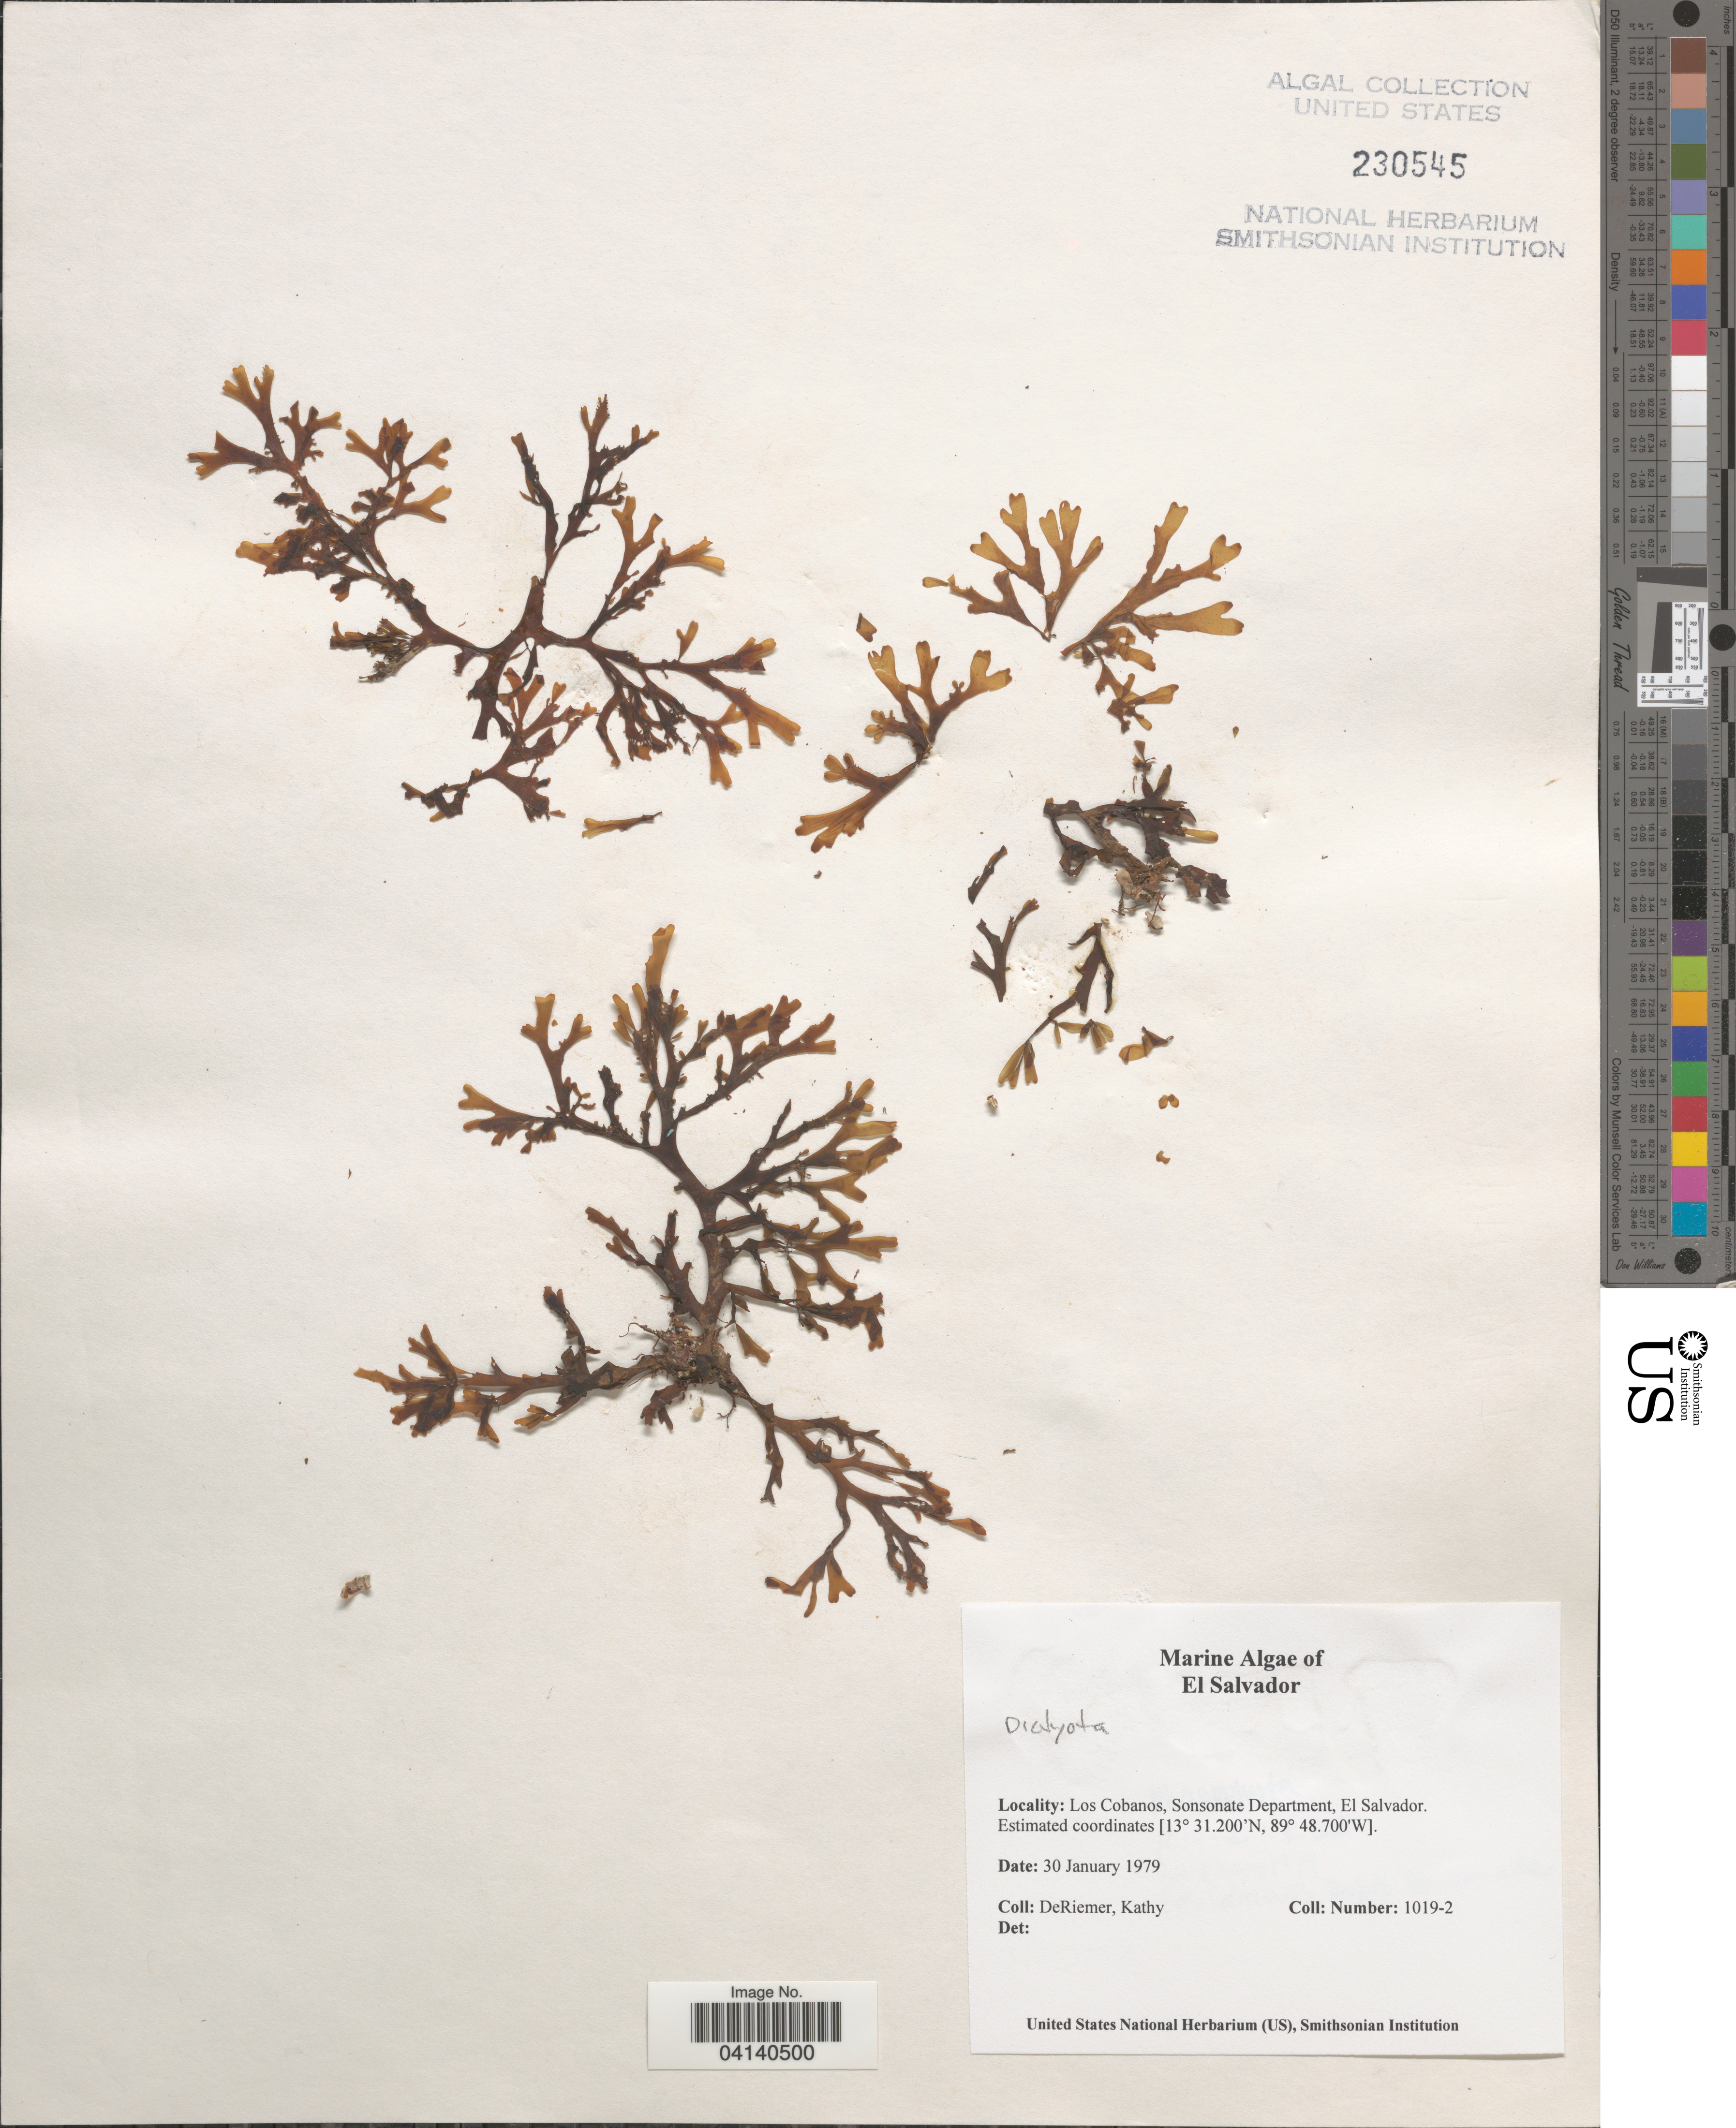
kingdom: Chromista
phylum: Ochrophyta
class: Phaeophyceae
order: Dictyotales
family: Dictyotaceae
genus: Dictyota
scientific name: Dictyota sp.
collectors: K. DeRiemer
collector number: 1019-2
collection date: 1979-01-30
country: El Salvador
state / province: Sonsonate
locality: Los Cobanos, Sonsonate Department.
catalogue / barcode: US 230545